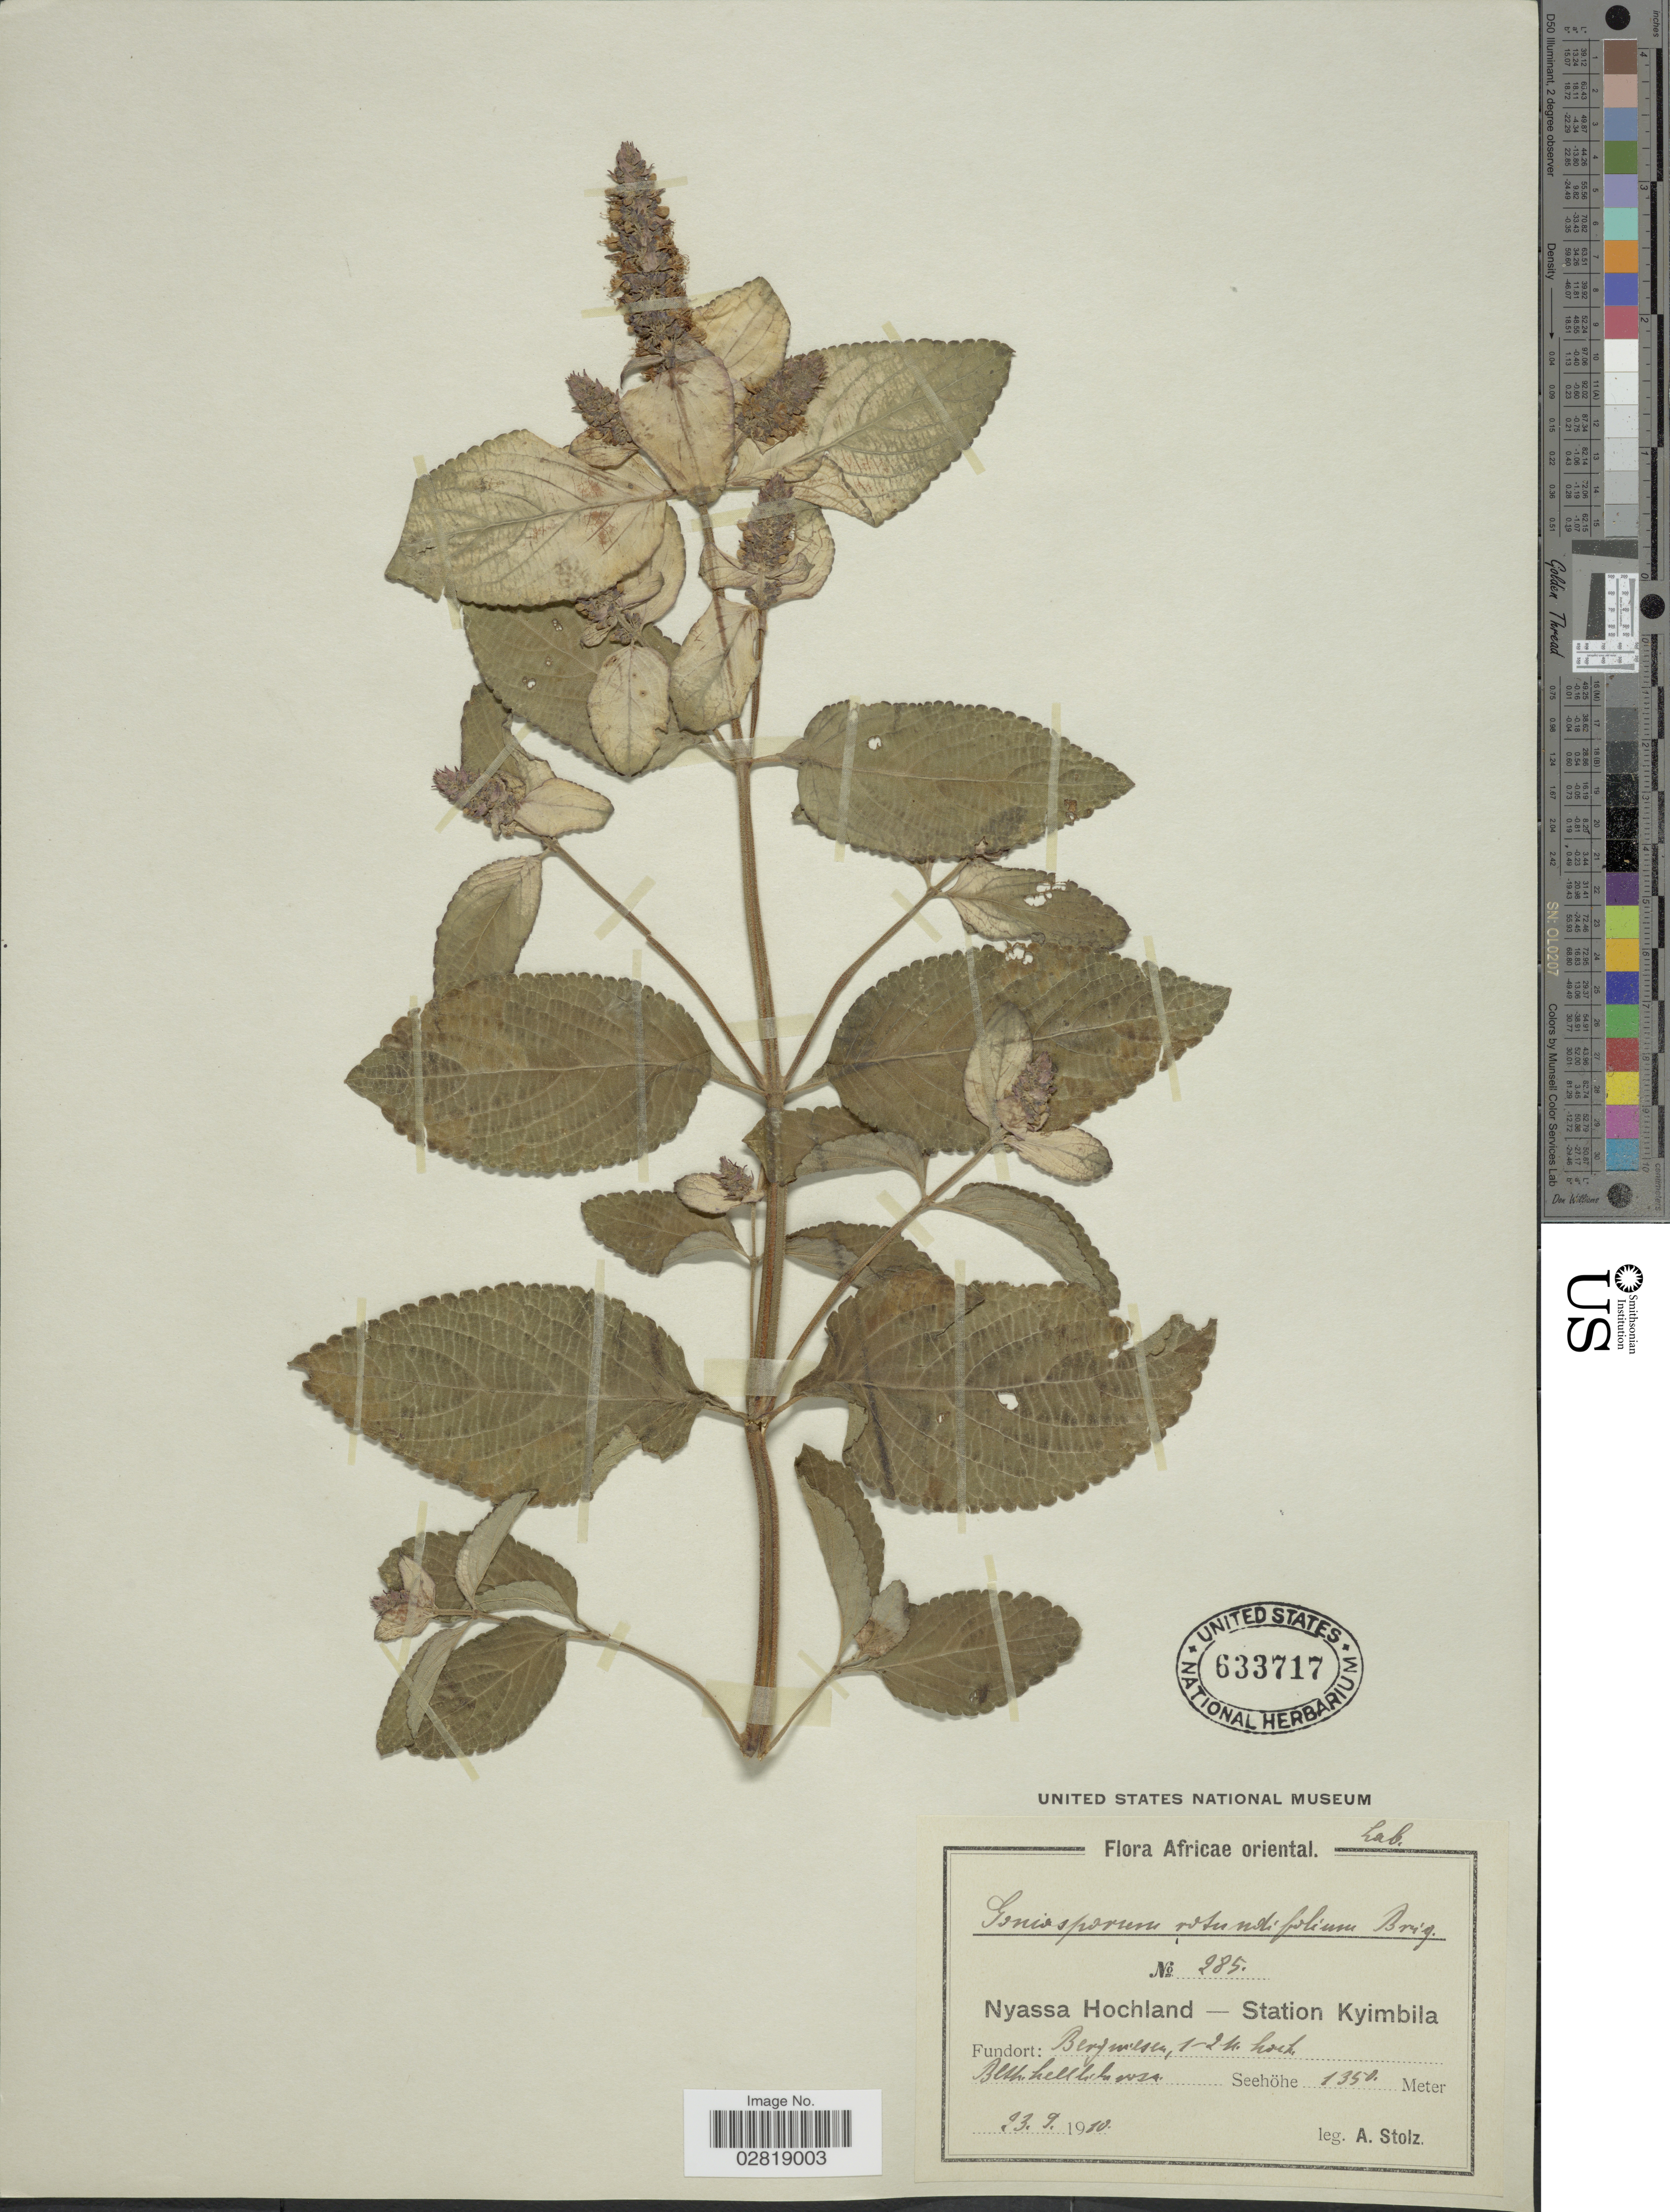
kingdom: Plantae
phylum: Tracheophyta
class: Magnoliopsida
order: Lamiales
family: Lamiaceae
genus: Platostoma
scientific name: Platostoma rotundifolium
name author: (Briq.) A.J. Paton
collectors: A. Stolz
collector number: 285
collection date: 1910-09-23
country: Tanzania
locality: Africae oriental. Nyassa Hochland - Station Kyimbila.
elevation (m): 1350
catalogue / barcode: US 633717